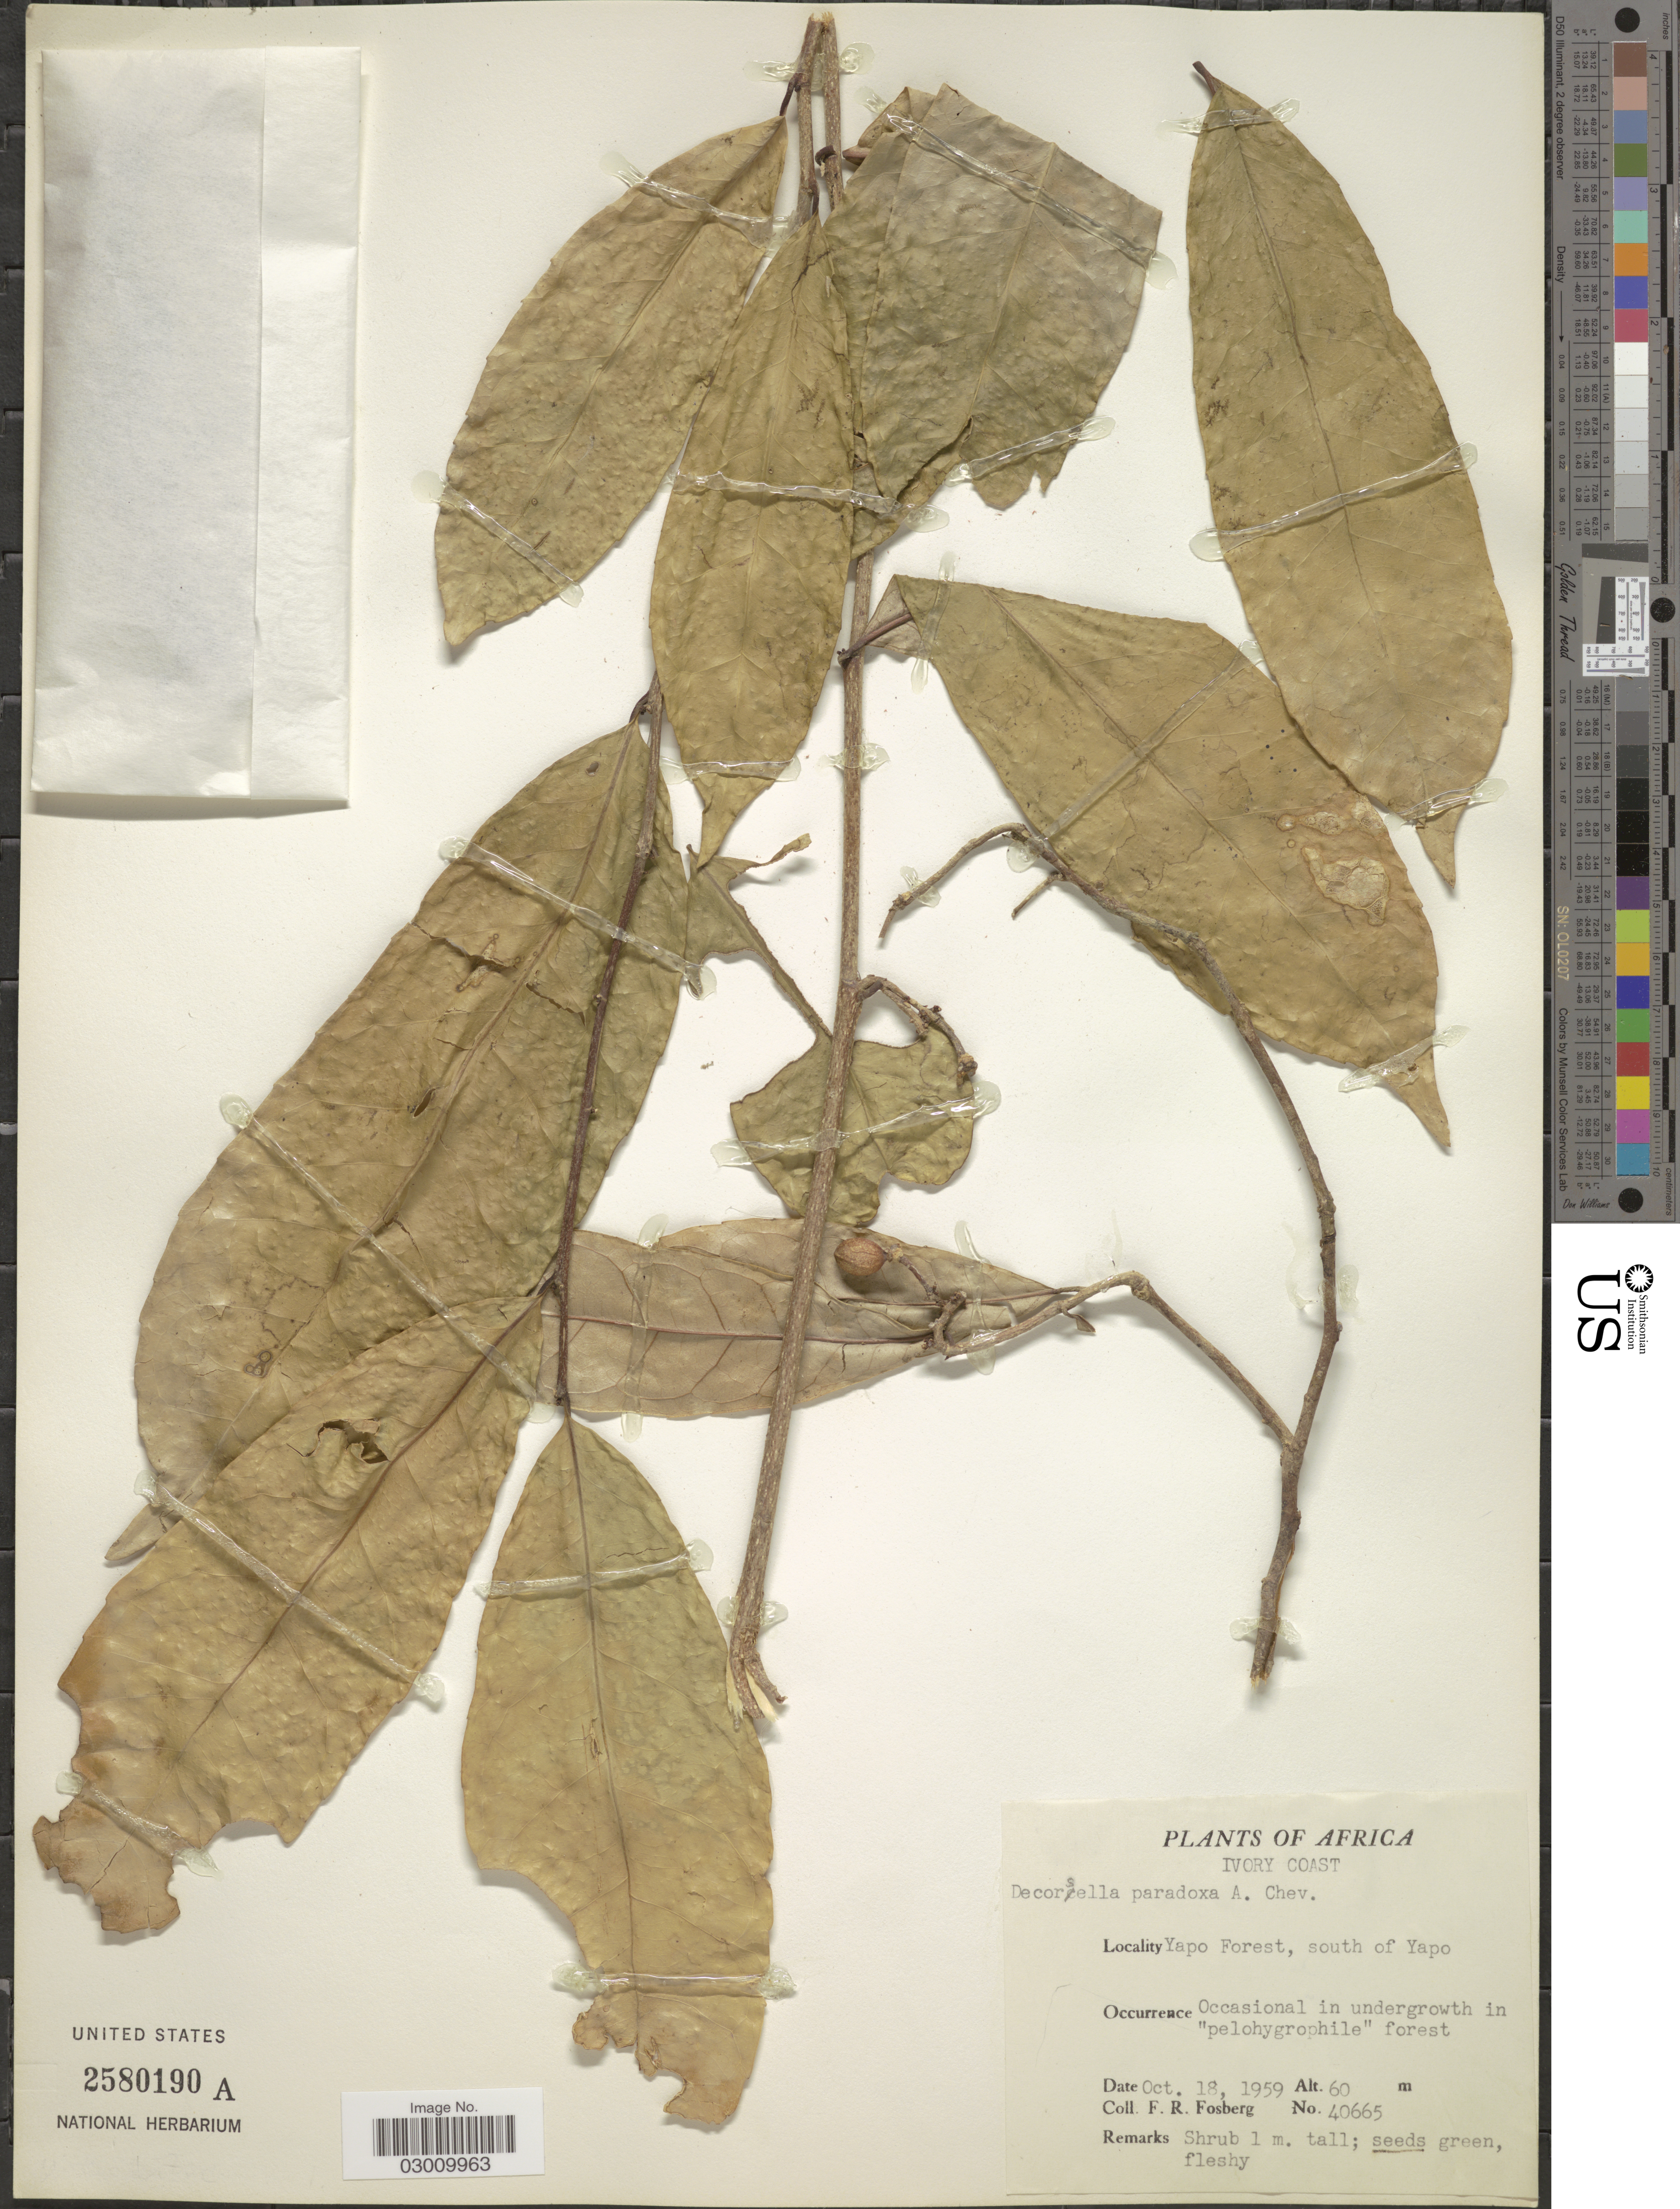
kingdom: Plantae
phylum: Tracheophyta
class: Magnoliopsida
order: Malpighiales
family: Violaceae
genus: Decorsella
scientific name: Decorsella paradoxa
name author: A. Chev.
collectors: F. R. Fosberg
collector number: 40665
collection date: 1959-10-18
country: Ivory Coast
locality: Ivory Coast, Yapo Forest, south of Yapo.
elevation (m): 60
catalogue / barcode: US 2580190A